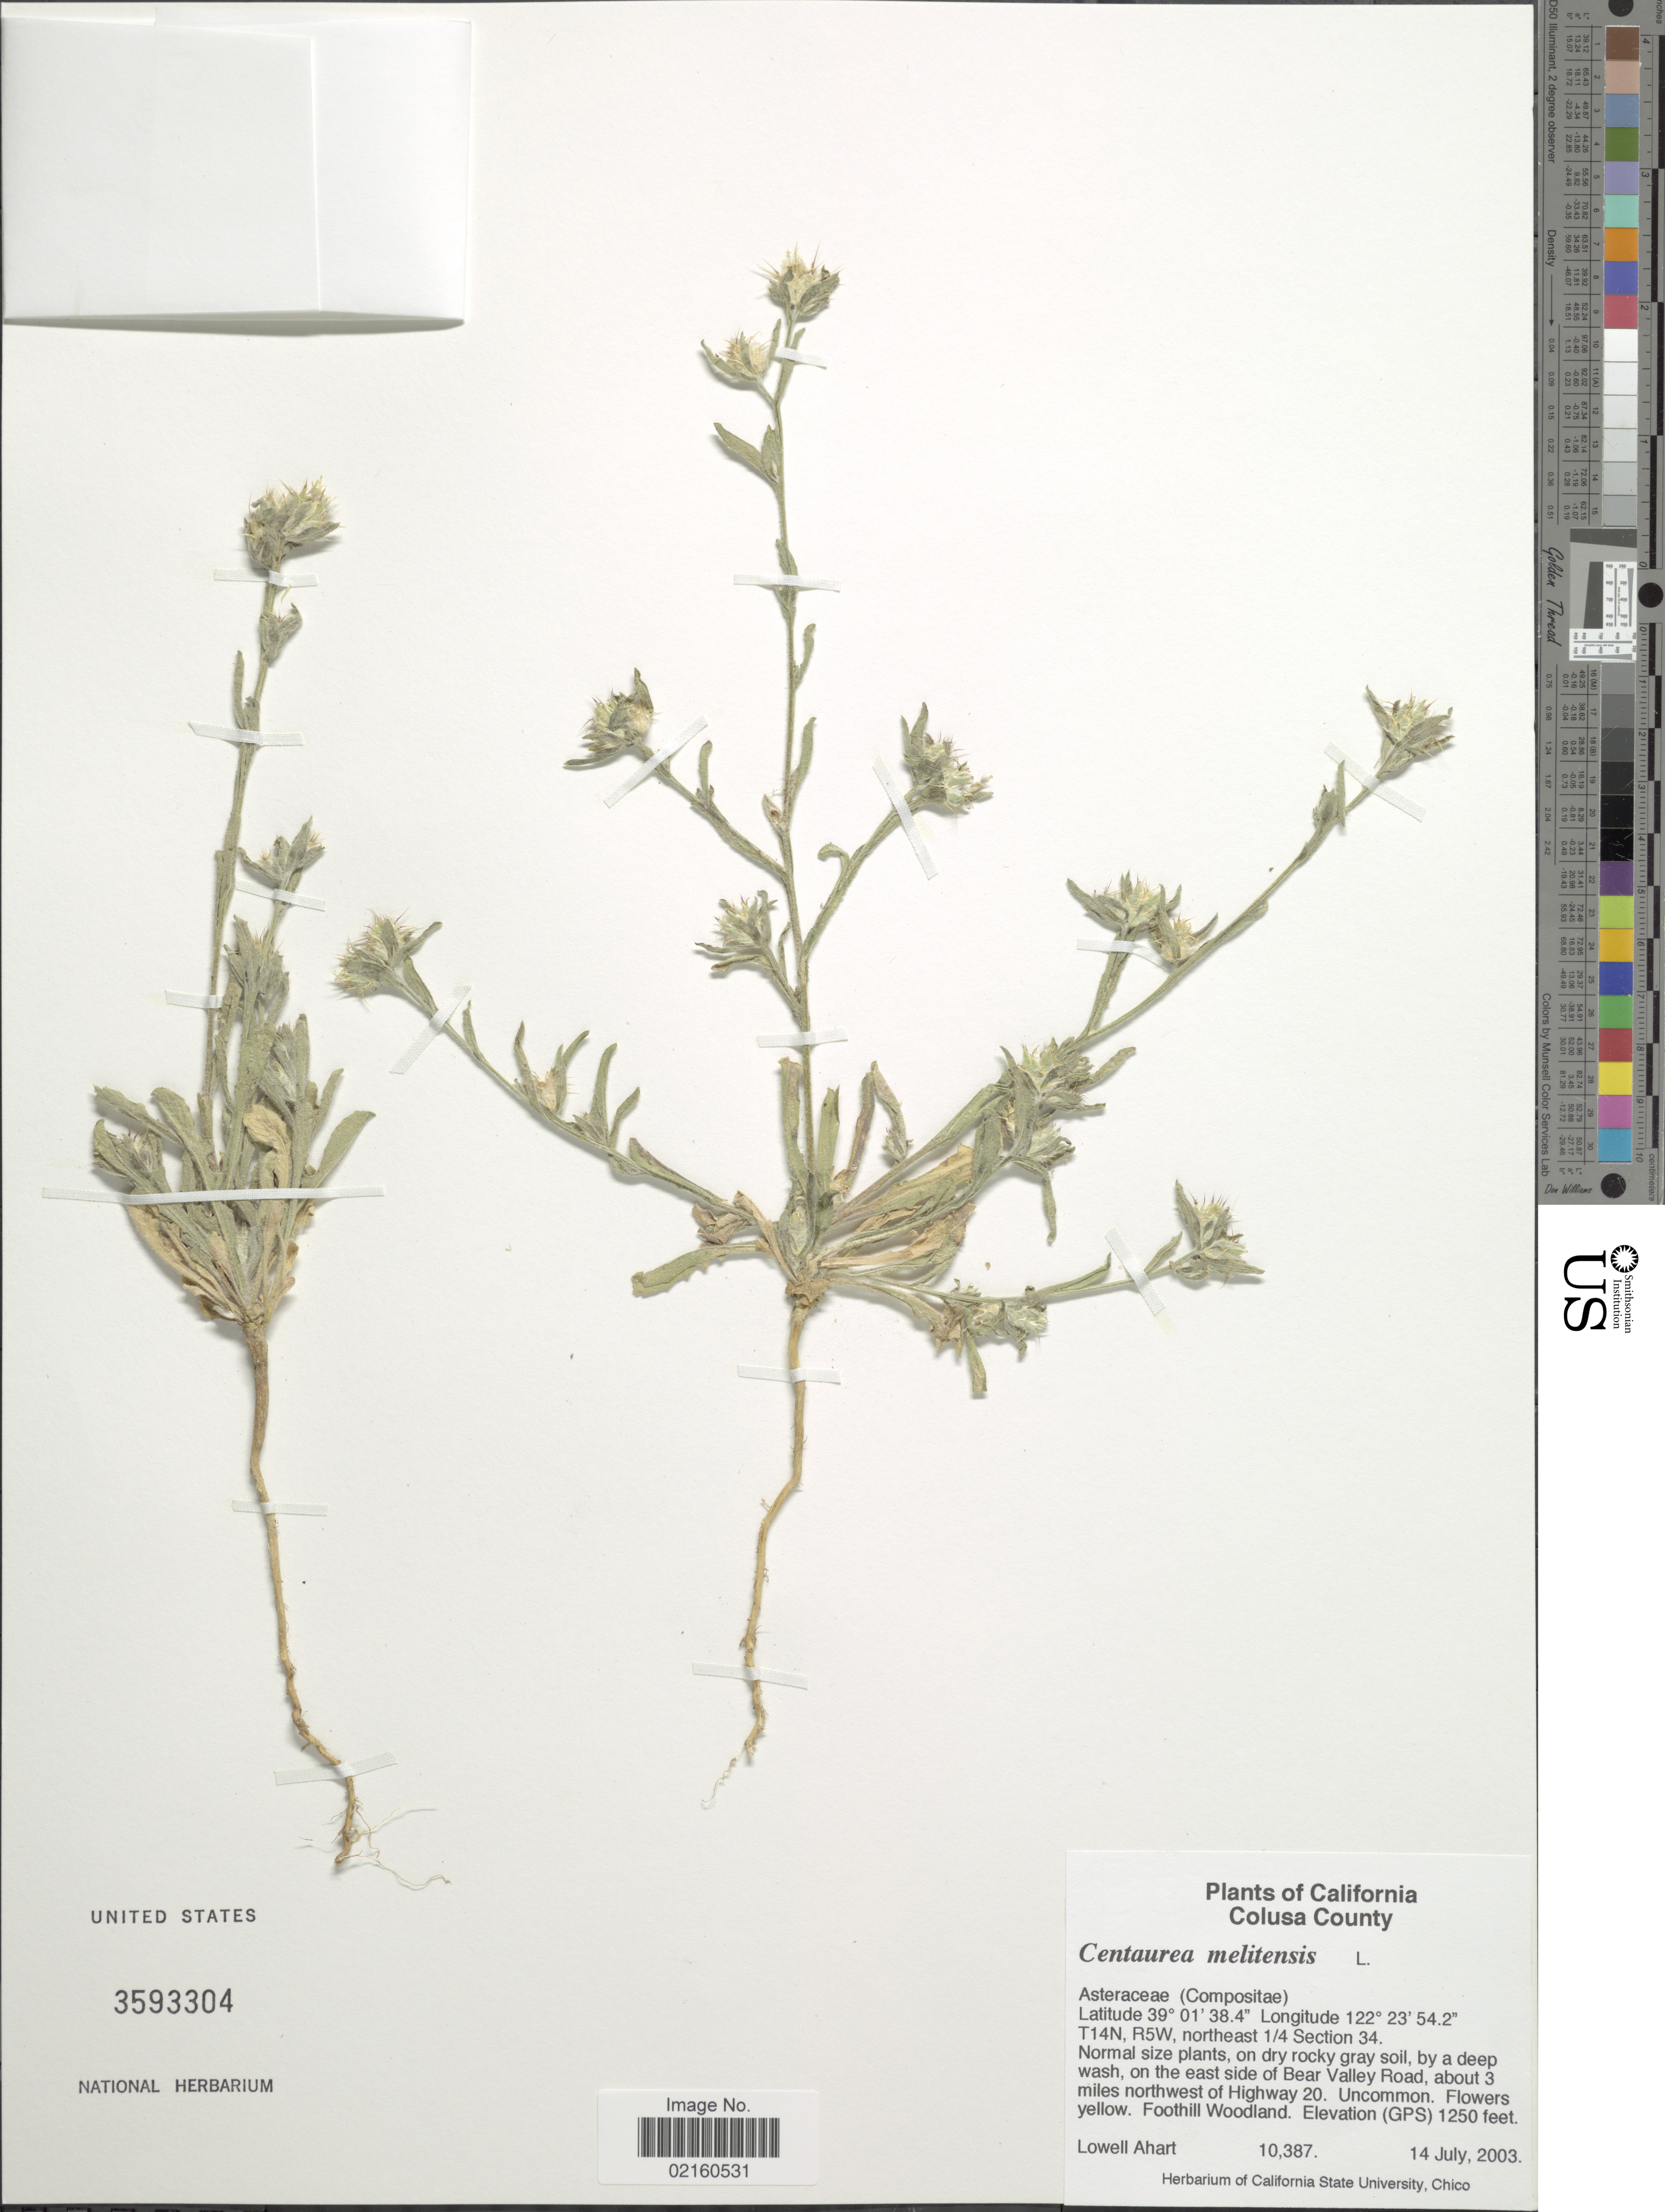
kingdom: Plantae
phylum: Tracheophyta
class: Magnoliopsida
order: Asterales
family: Asteraceae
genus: Centaurea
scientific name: Centaurea melitensis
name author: L.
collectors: L. Ahart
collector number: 10387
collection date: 2003-07-14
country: United States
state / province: California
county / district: Colusa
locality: Colusa County, T14N, R5W, northeast 1/4, Section 34, on the east side of Bear Valley Road, about 3 miles northwest of Highway 20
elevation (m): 381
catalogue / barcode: US 3593304